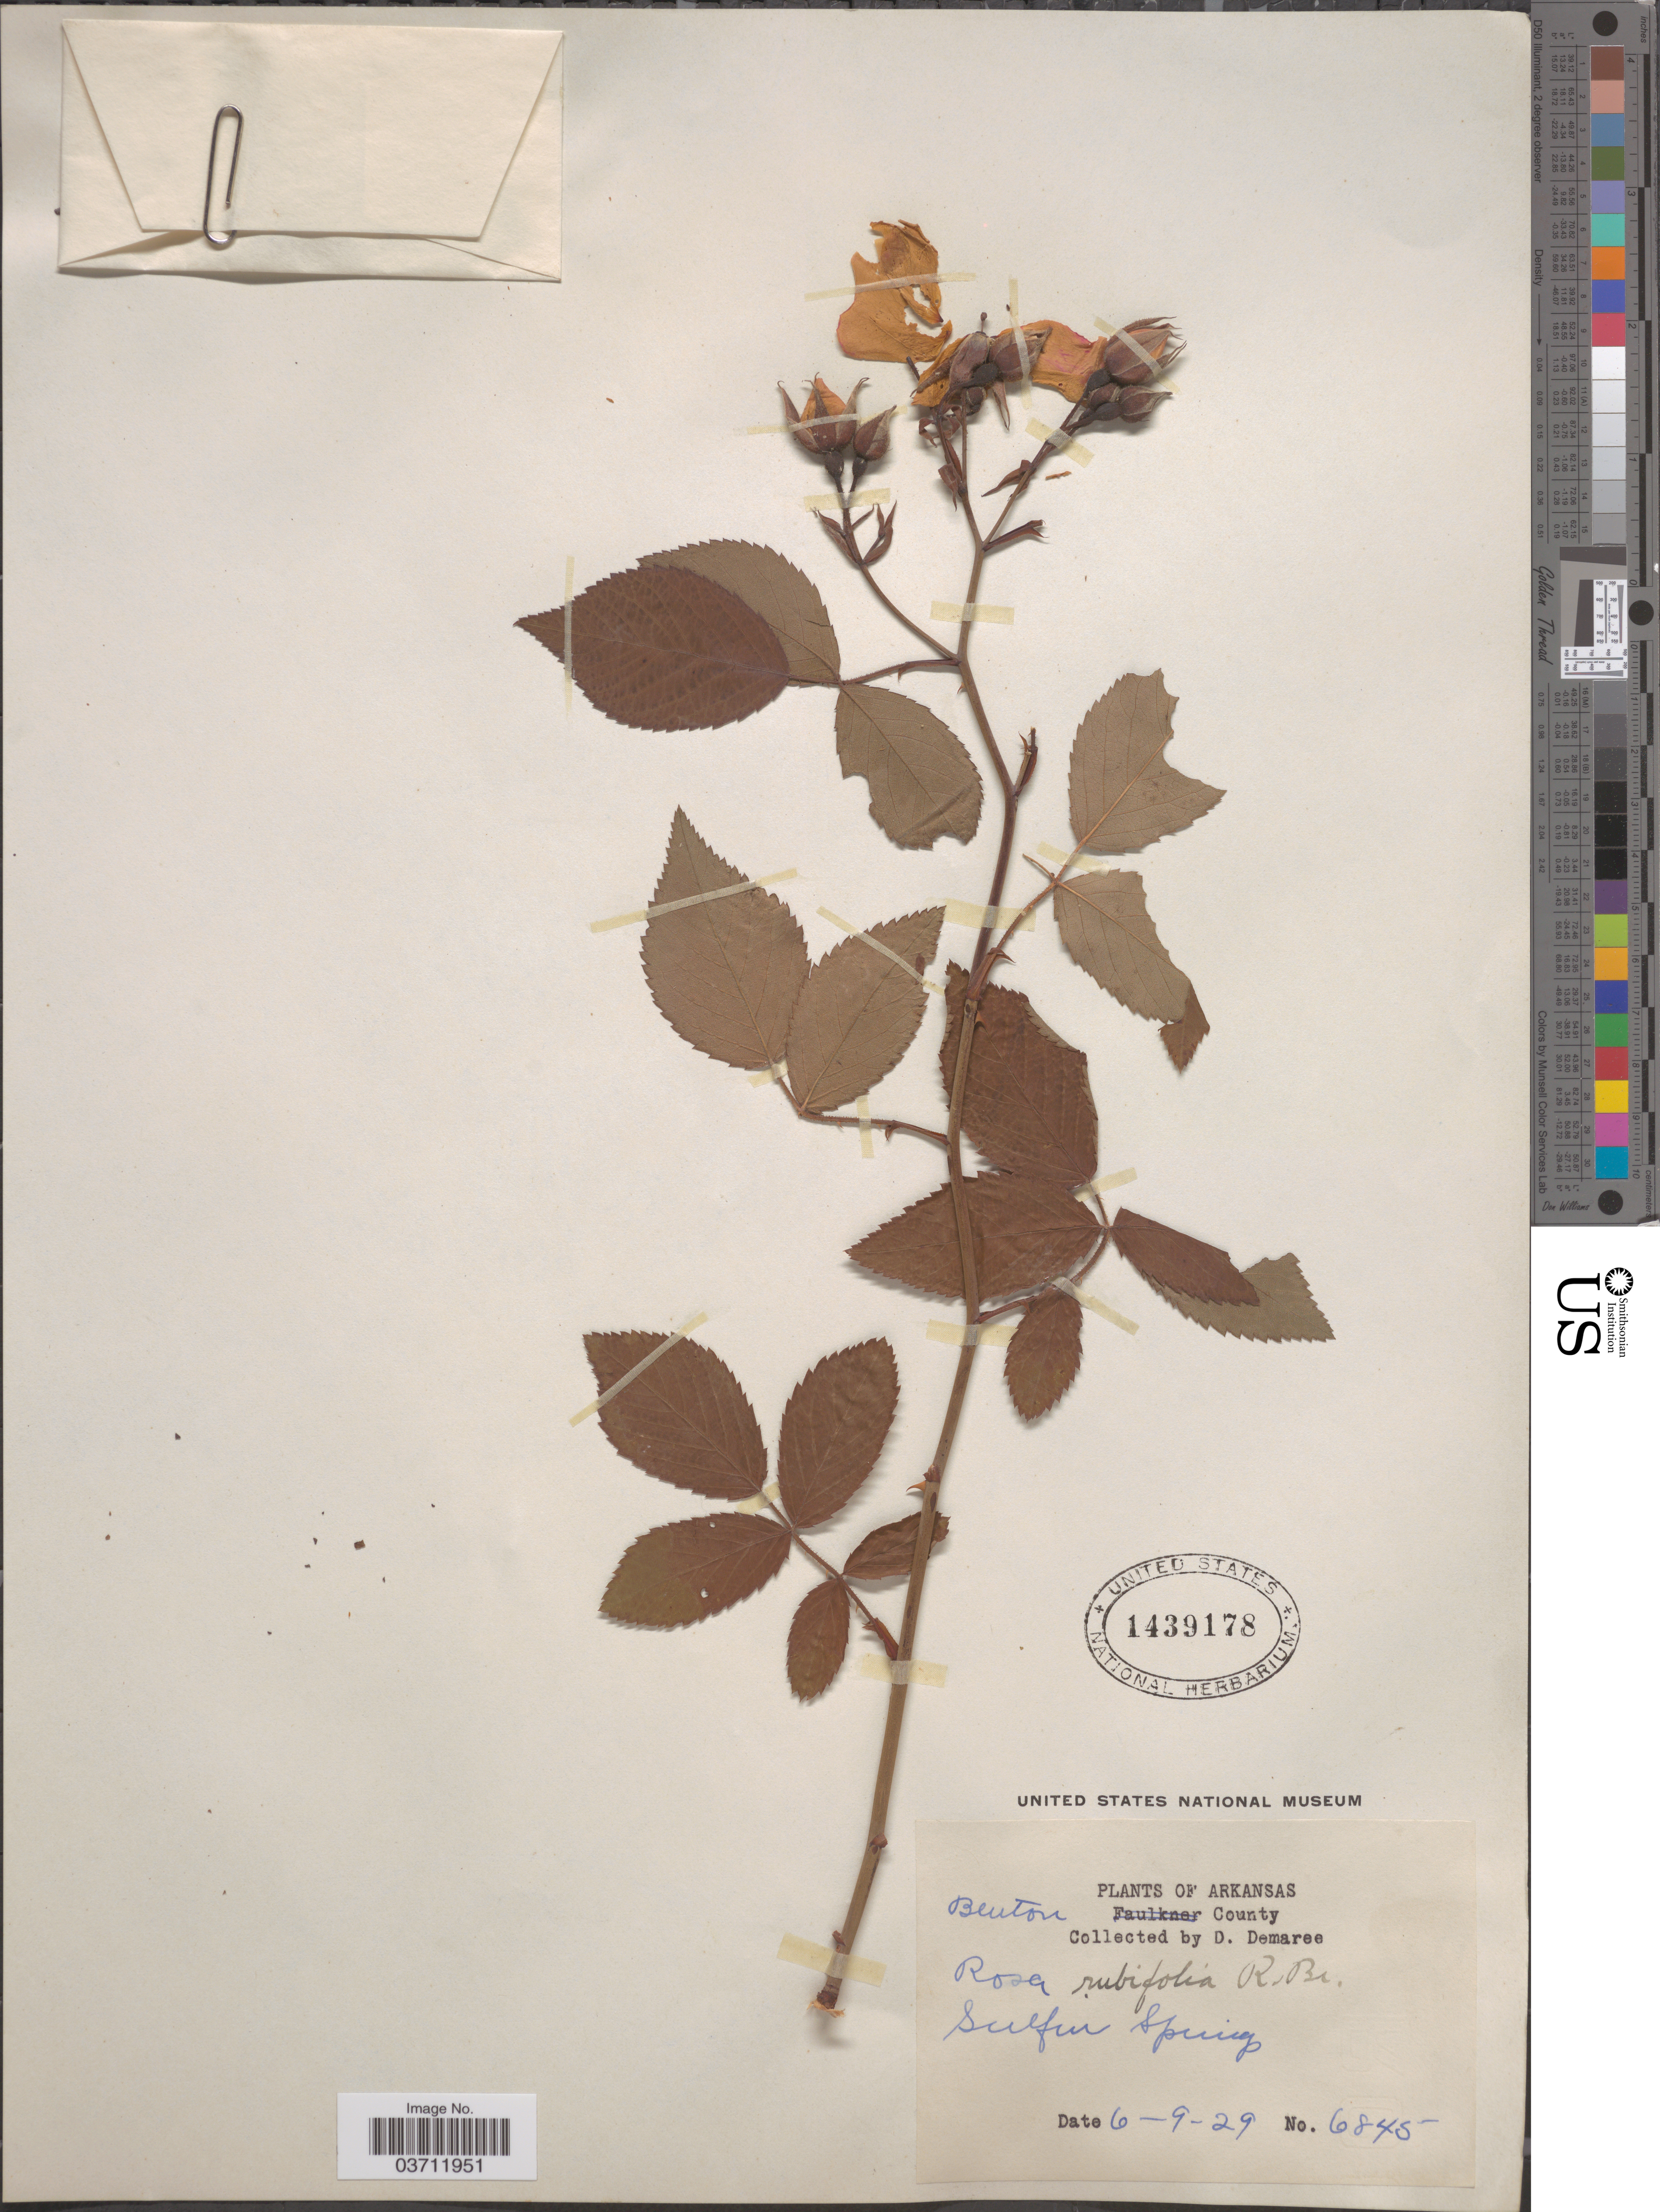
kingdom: Plantae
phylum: Tracheophyta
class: Magnoliopsida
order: Rosales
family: Rosaceae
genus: Rosa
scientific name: Rosa rubifolia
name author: R. Br.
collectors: D. Demaree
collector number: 6845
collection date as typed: Transcribed d/m/y: 9/6/29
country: United States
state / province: Arkansas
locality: Benton County. Sulfur Spring.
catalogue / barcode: US 1439178